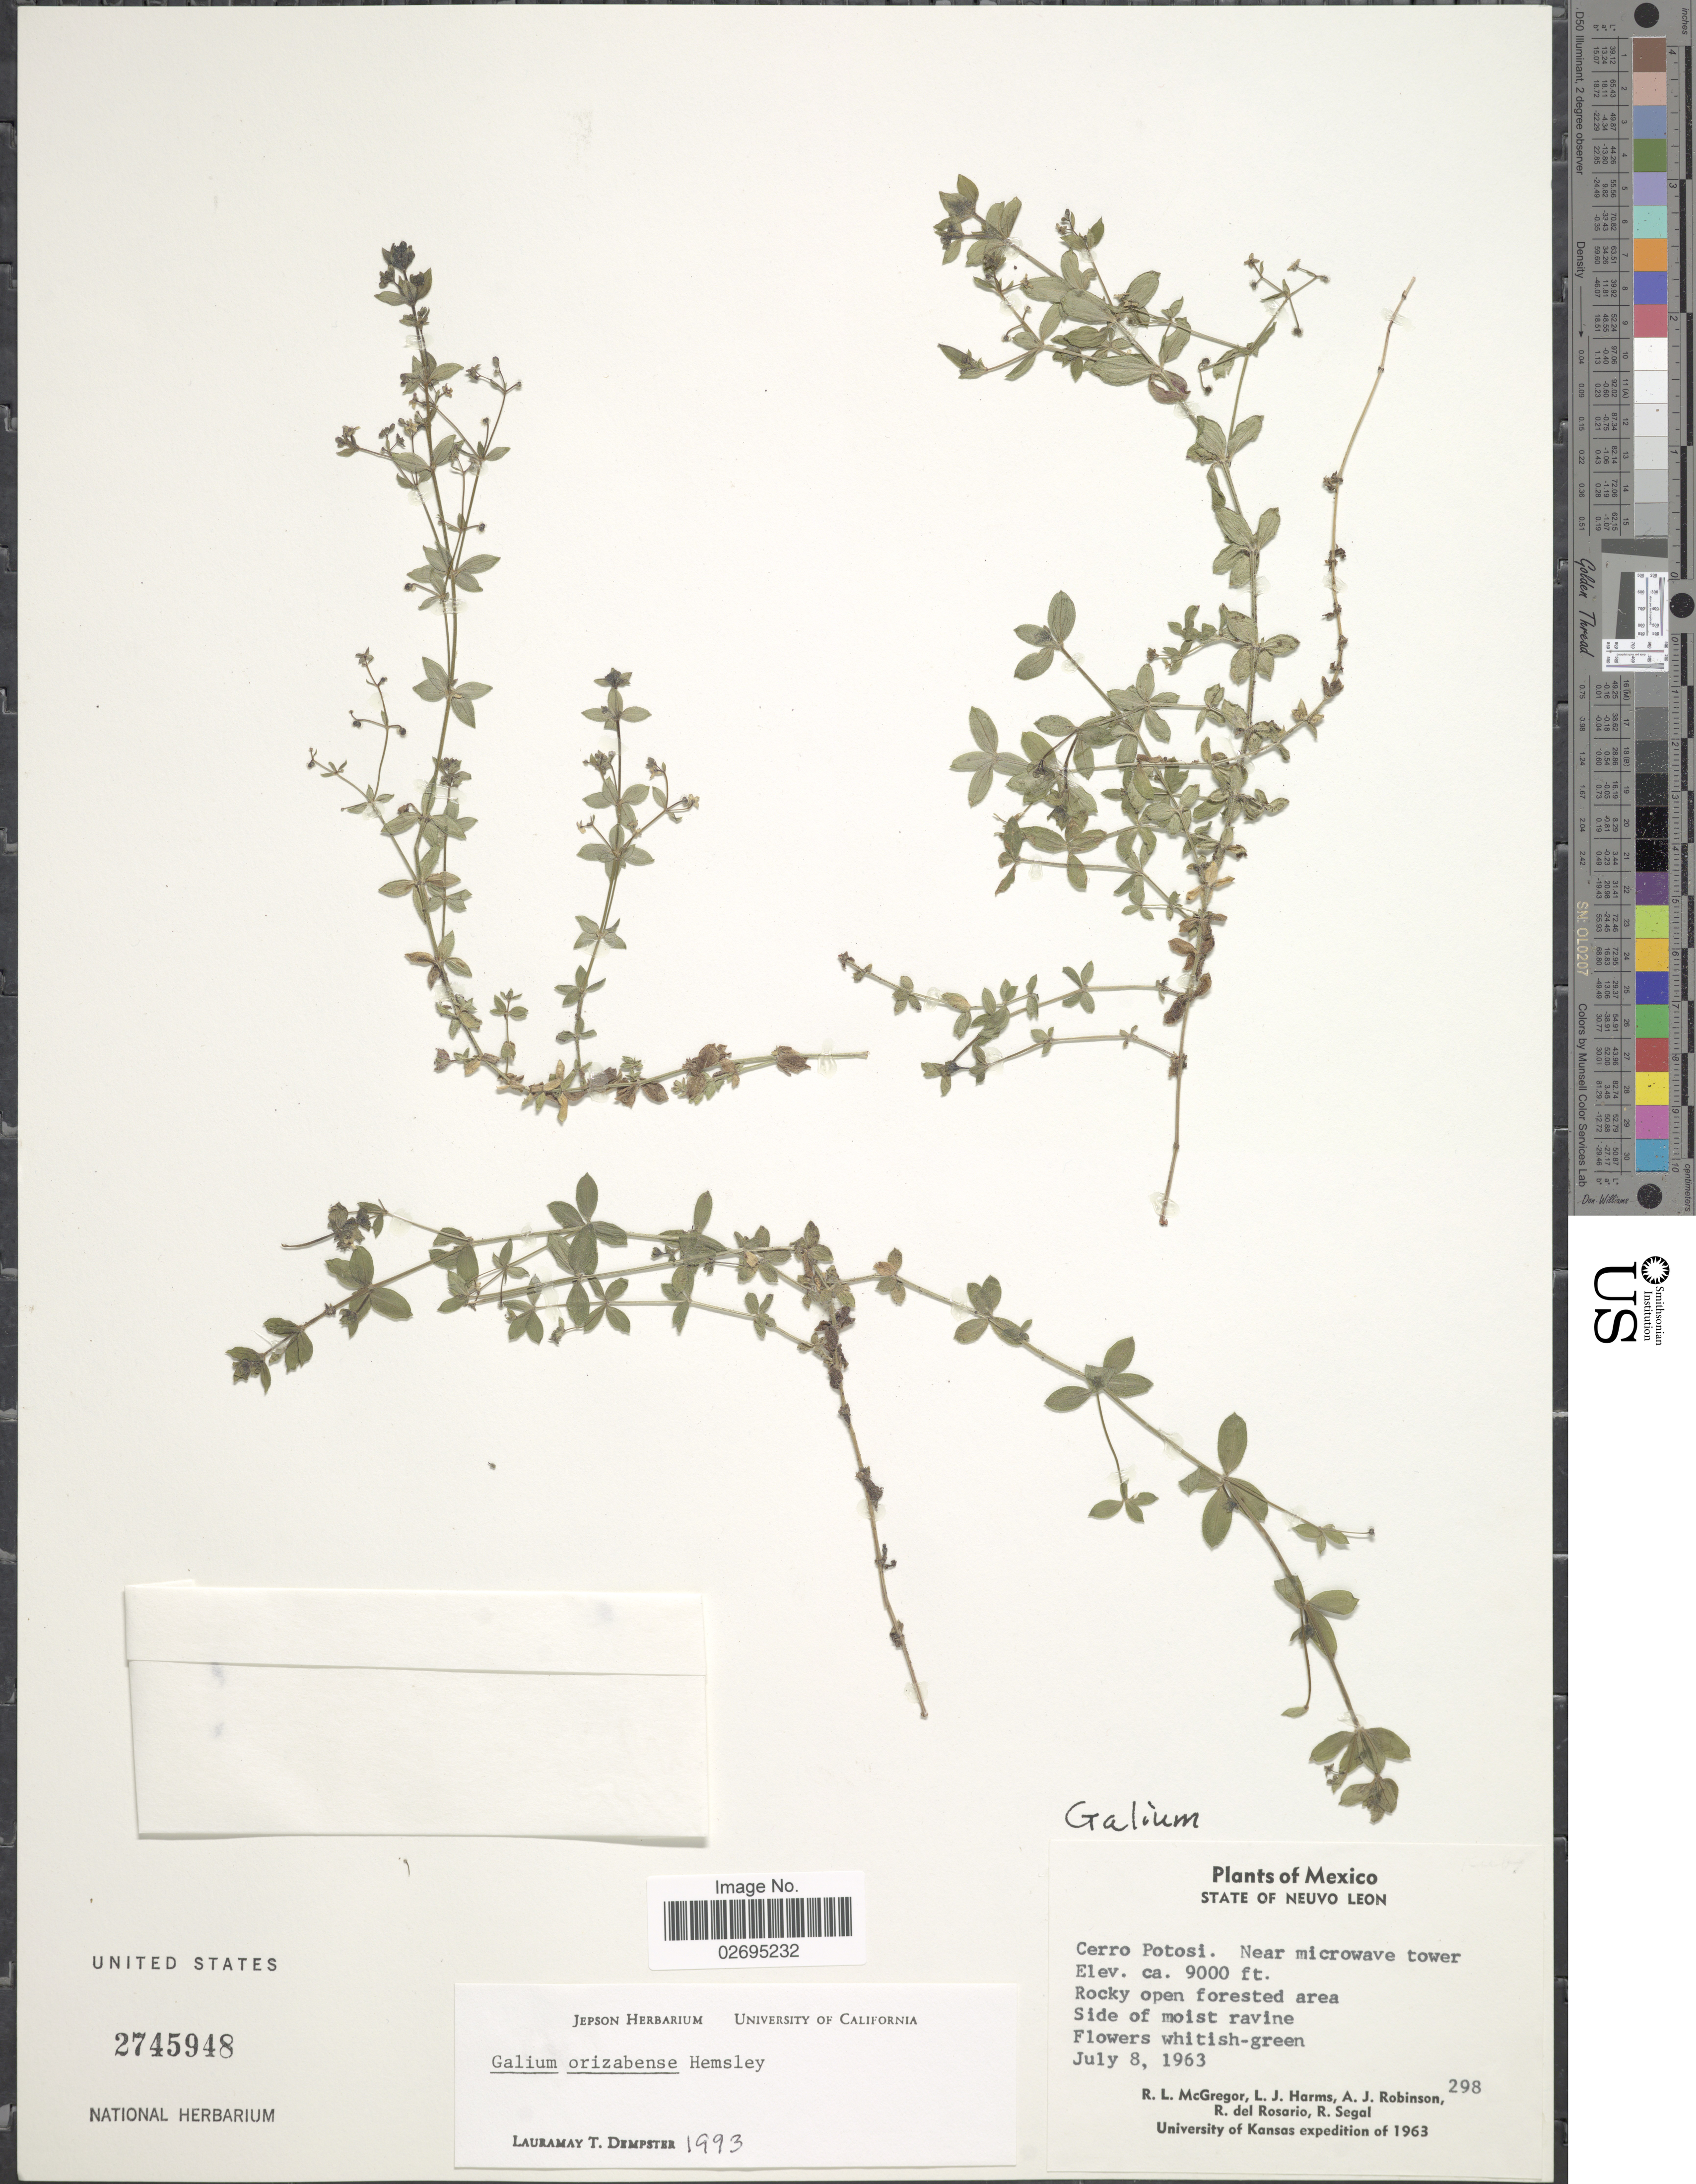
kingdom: Plantae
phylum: Tracheophyta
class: Magnoliopsida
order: Gentianales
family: Rubiaceae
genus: Galium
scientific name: Galium orizabense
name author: Hemsl.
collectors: R. McGregor, L. Harms, A. J. Robinson, R. del Rosario & R. Segal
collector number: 298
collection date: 1963-07-08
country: Mexico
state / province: Nuevo León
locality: Cerro Potosi. Near microwave tower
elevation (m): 2743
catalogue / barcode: US 2745948